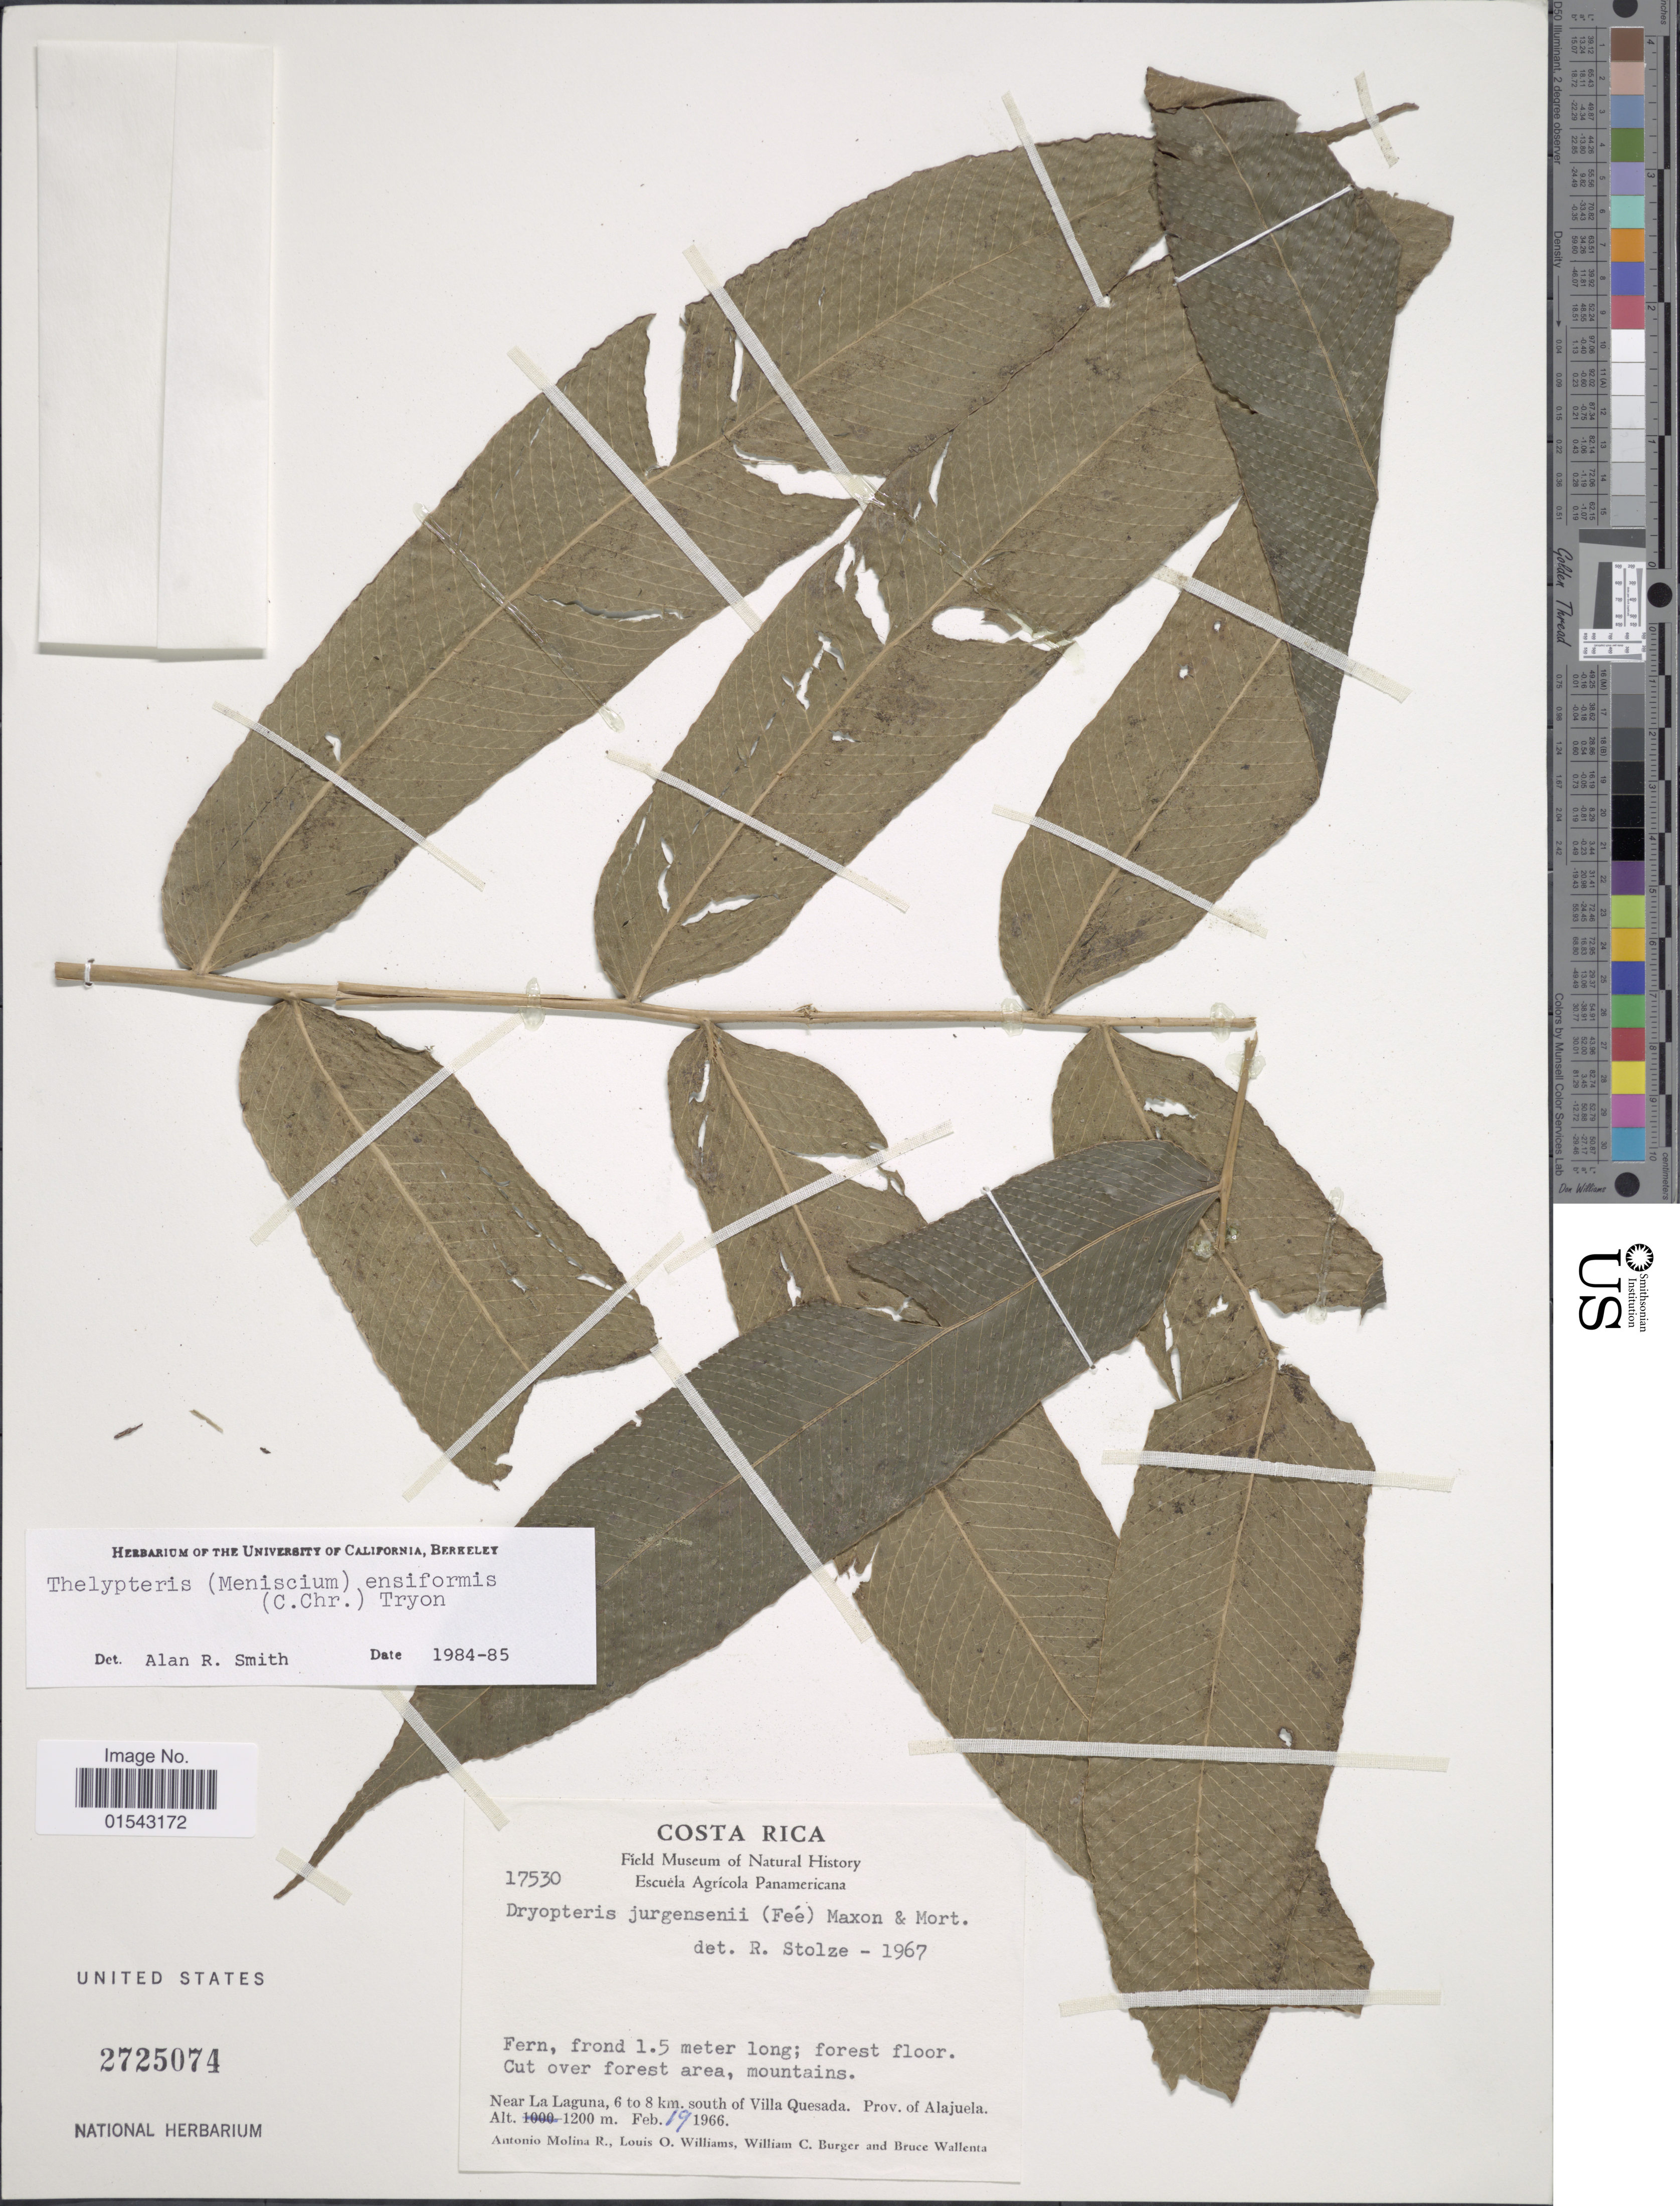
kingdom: Plantae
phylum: Tracheophyta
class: Polypodiopsida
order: Polypodiales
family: Thelypteridaceae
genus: Meniscium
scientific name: Meniscium ensiforme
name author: (C. Chr.) Pic. Serm.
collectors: A. Molina R., L. O. Williams, W. Burger & B. Wallenta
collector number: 17530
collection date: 1966-02-19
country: Costa Rica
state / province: Alajuela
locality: Costa Rica, near La Laguna, 6 to 8 km. south of Villa Quesada, Prov. of Alajuela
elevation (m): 1200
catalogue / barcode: US 2725074